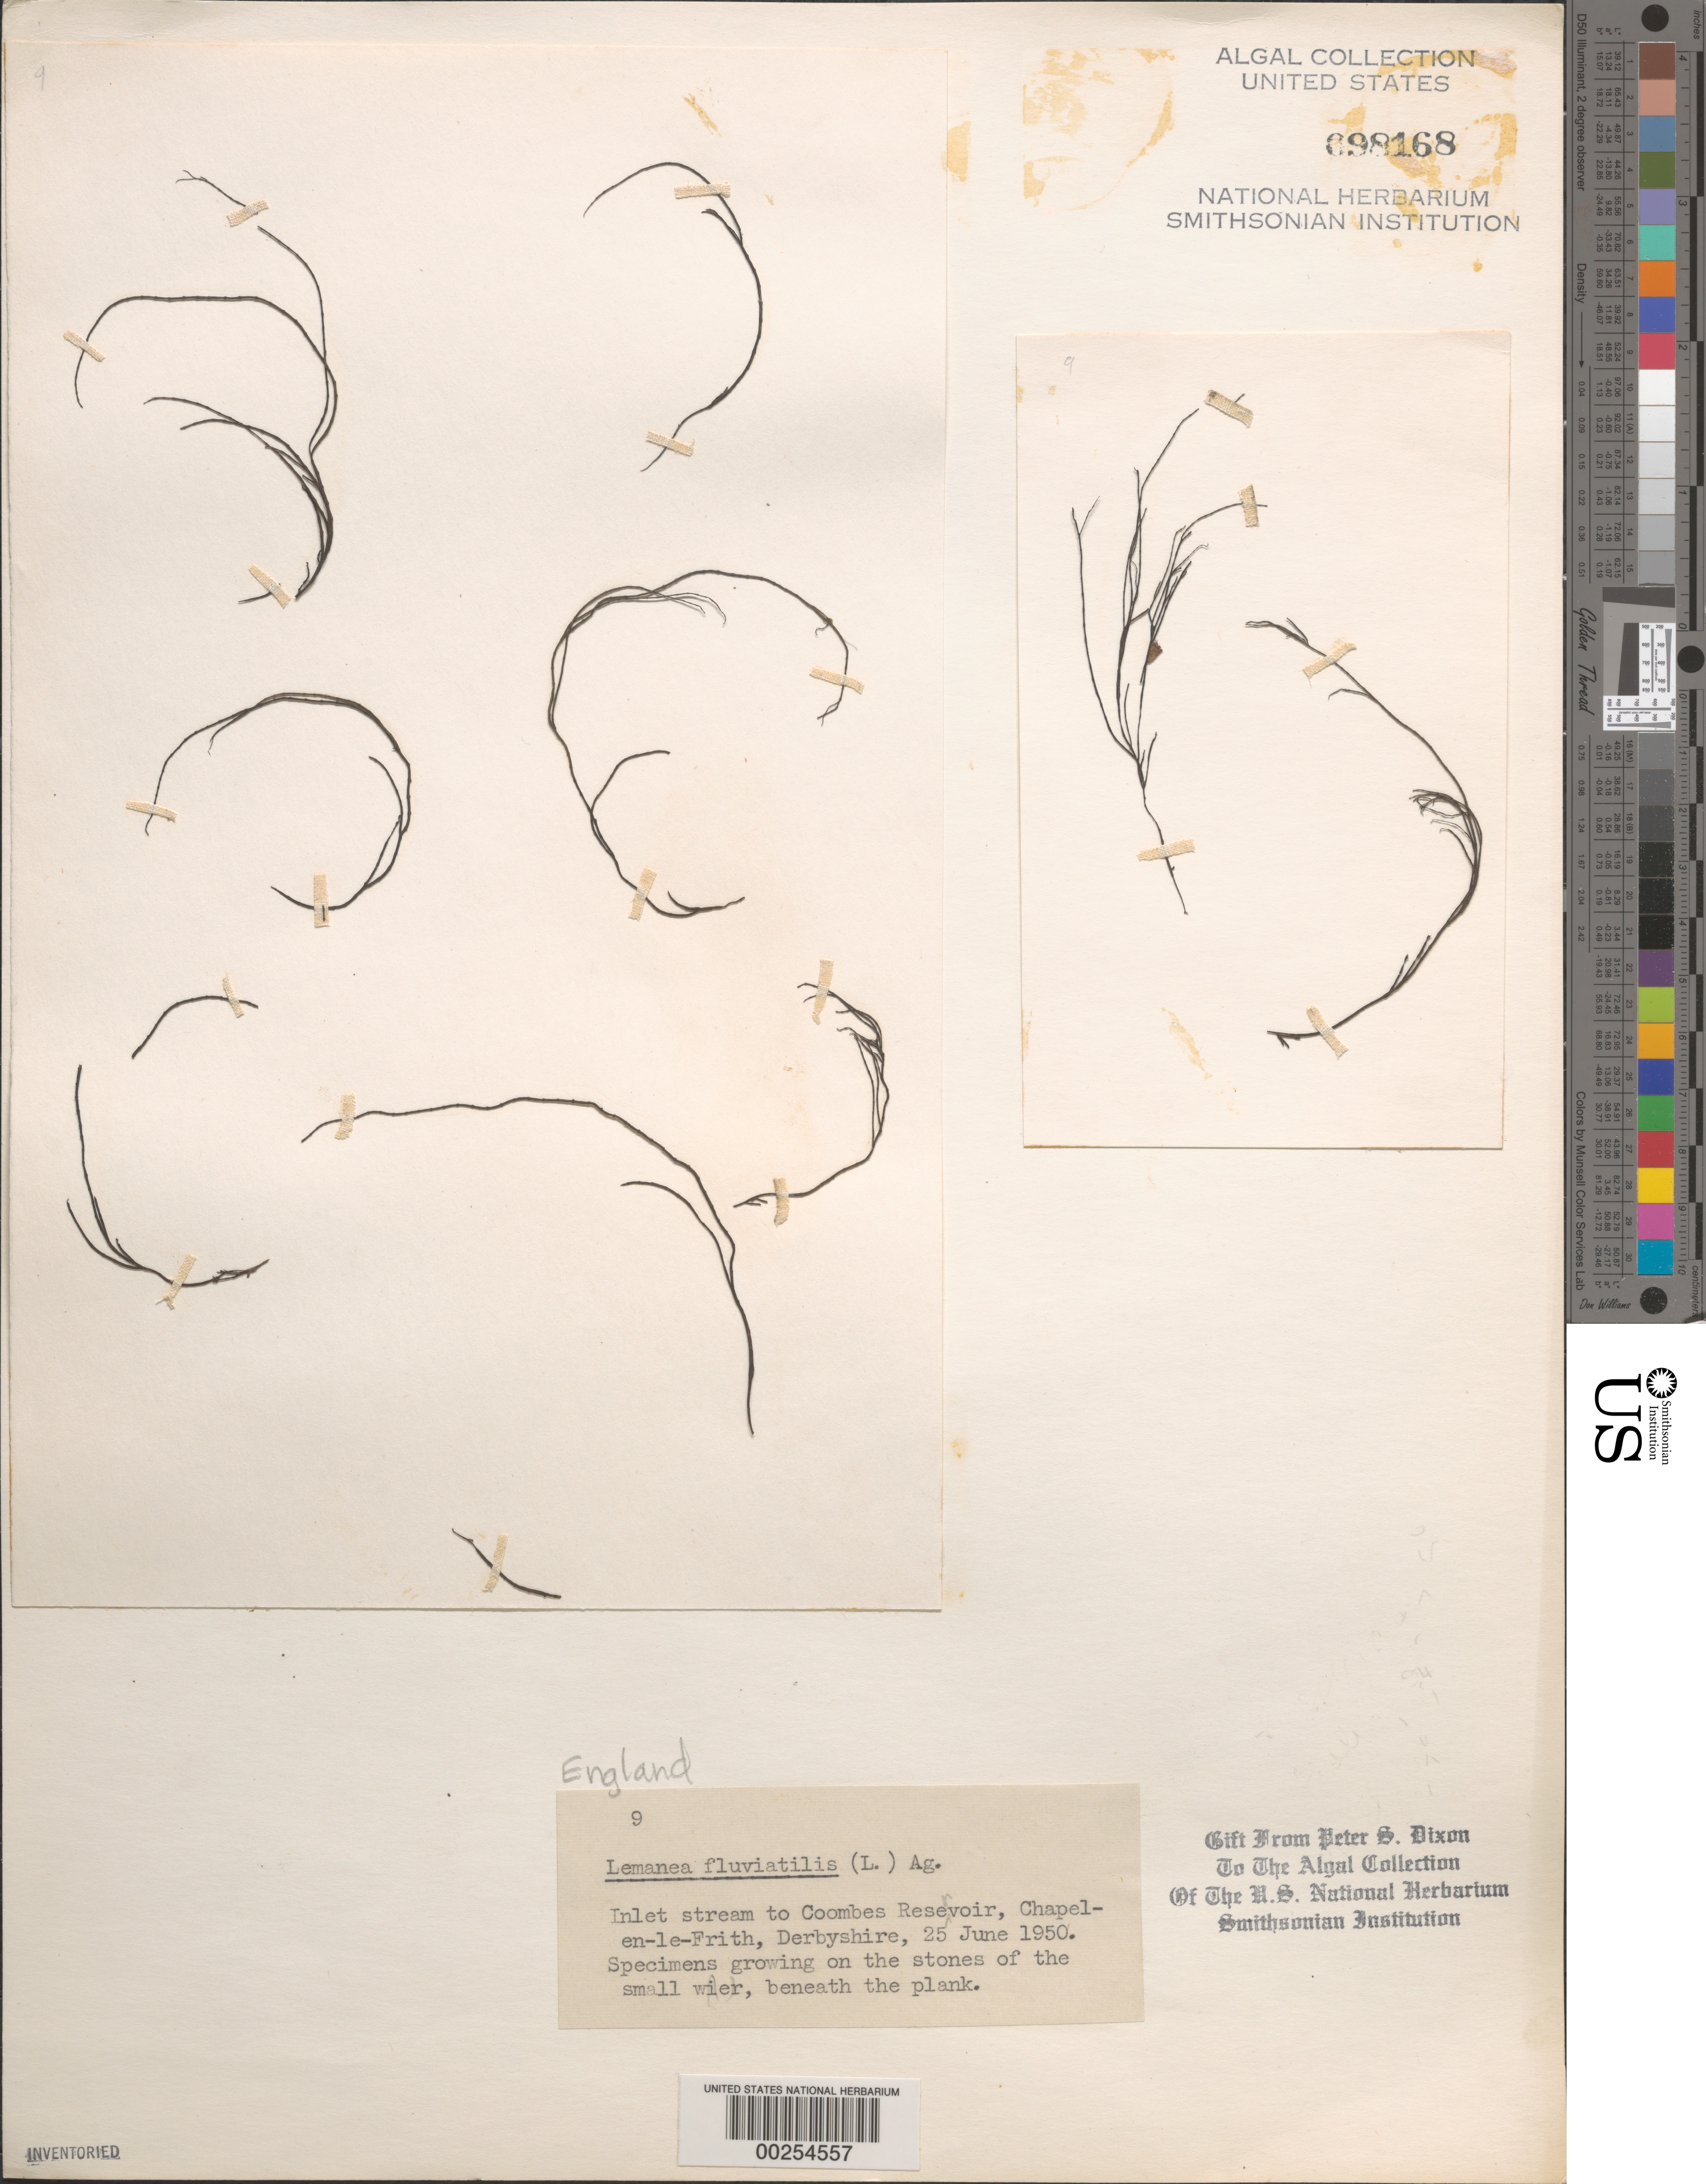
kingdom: Plantae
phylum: Rhodophyta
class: Florideophyceae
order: Batrachospermales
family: Lemaneaceae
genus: Lemanea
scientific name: Lemanea fluviatilis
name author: (L.) C. Agardh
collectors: P. S. Dixon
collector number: PSD 9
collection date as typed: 25 Jun 1950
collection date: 1950-06-25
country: United Kingdom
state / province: England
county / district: Derbyshire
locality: Coombes Reservoir, Chapel-en-le-Frith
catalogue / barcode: US 98168